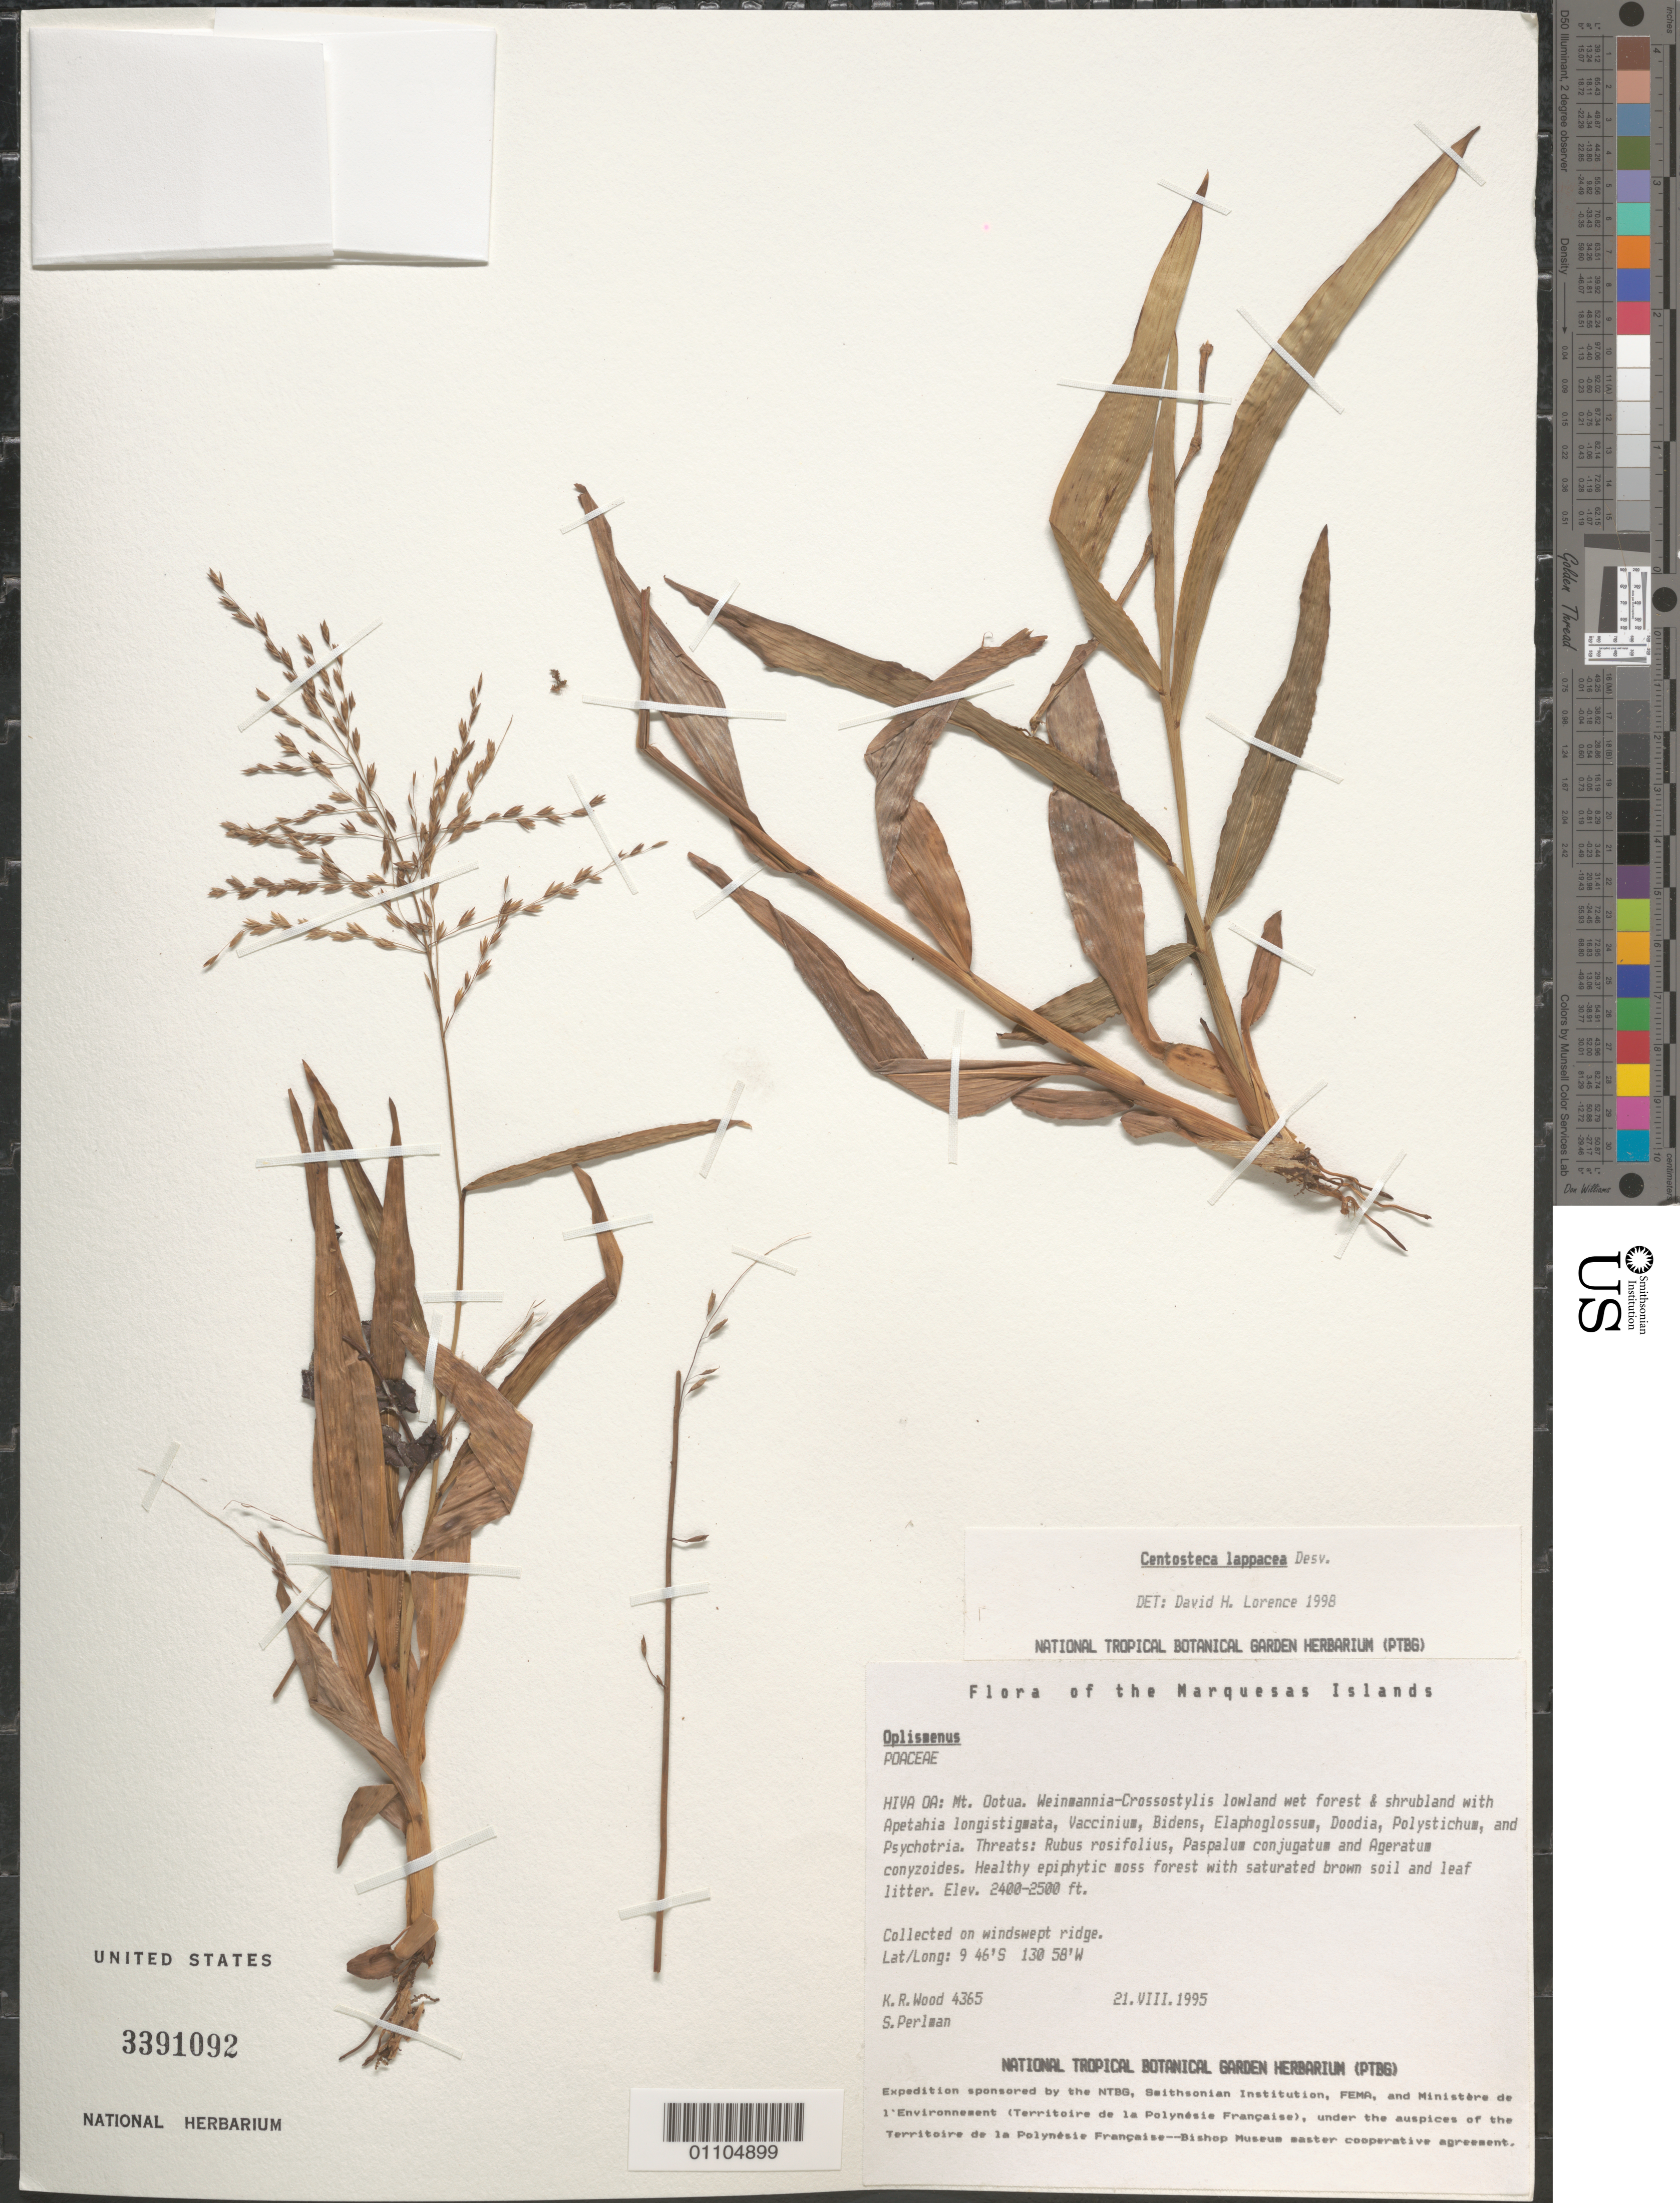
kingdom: Plantae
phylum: Tracheophyta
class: Liliopsida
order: Poales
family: Poaceae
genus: Centotheca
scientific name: Centotheca lappacea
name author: (L.) Desv.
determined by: Clayton, D.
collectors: K. R. Wood & S. P. Perlman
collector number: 4365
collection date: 1995-08-21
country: French Polynesia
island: Hiva Oa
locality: Mt. Ootua; Collected on wind swept ridge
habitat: Weinmannia-Crossostylis lowland wet forest & shrubland, epiphytic moss forest w/ saturated brown soil and leaf litter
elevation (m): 732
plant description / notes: Rubus rosifolius, Paspalum conjugatum, Ageratum conyzoides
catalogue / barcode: US 3391092